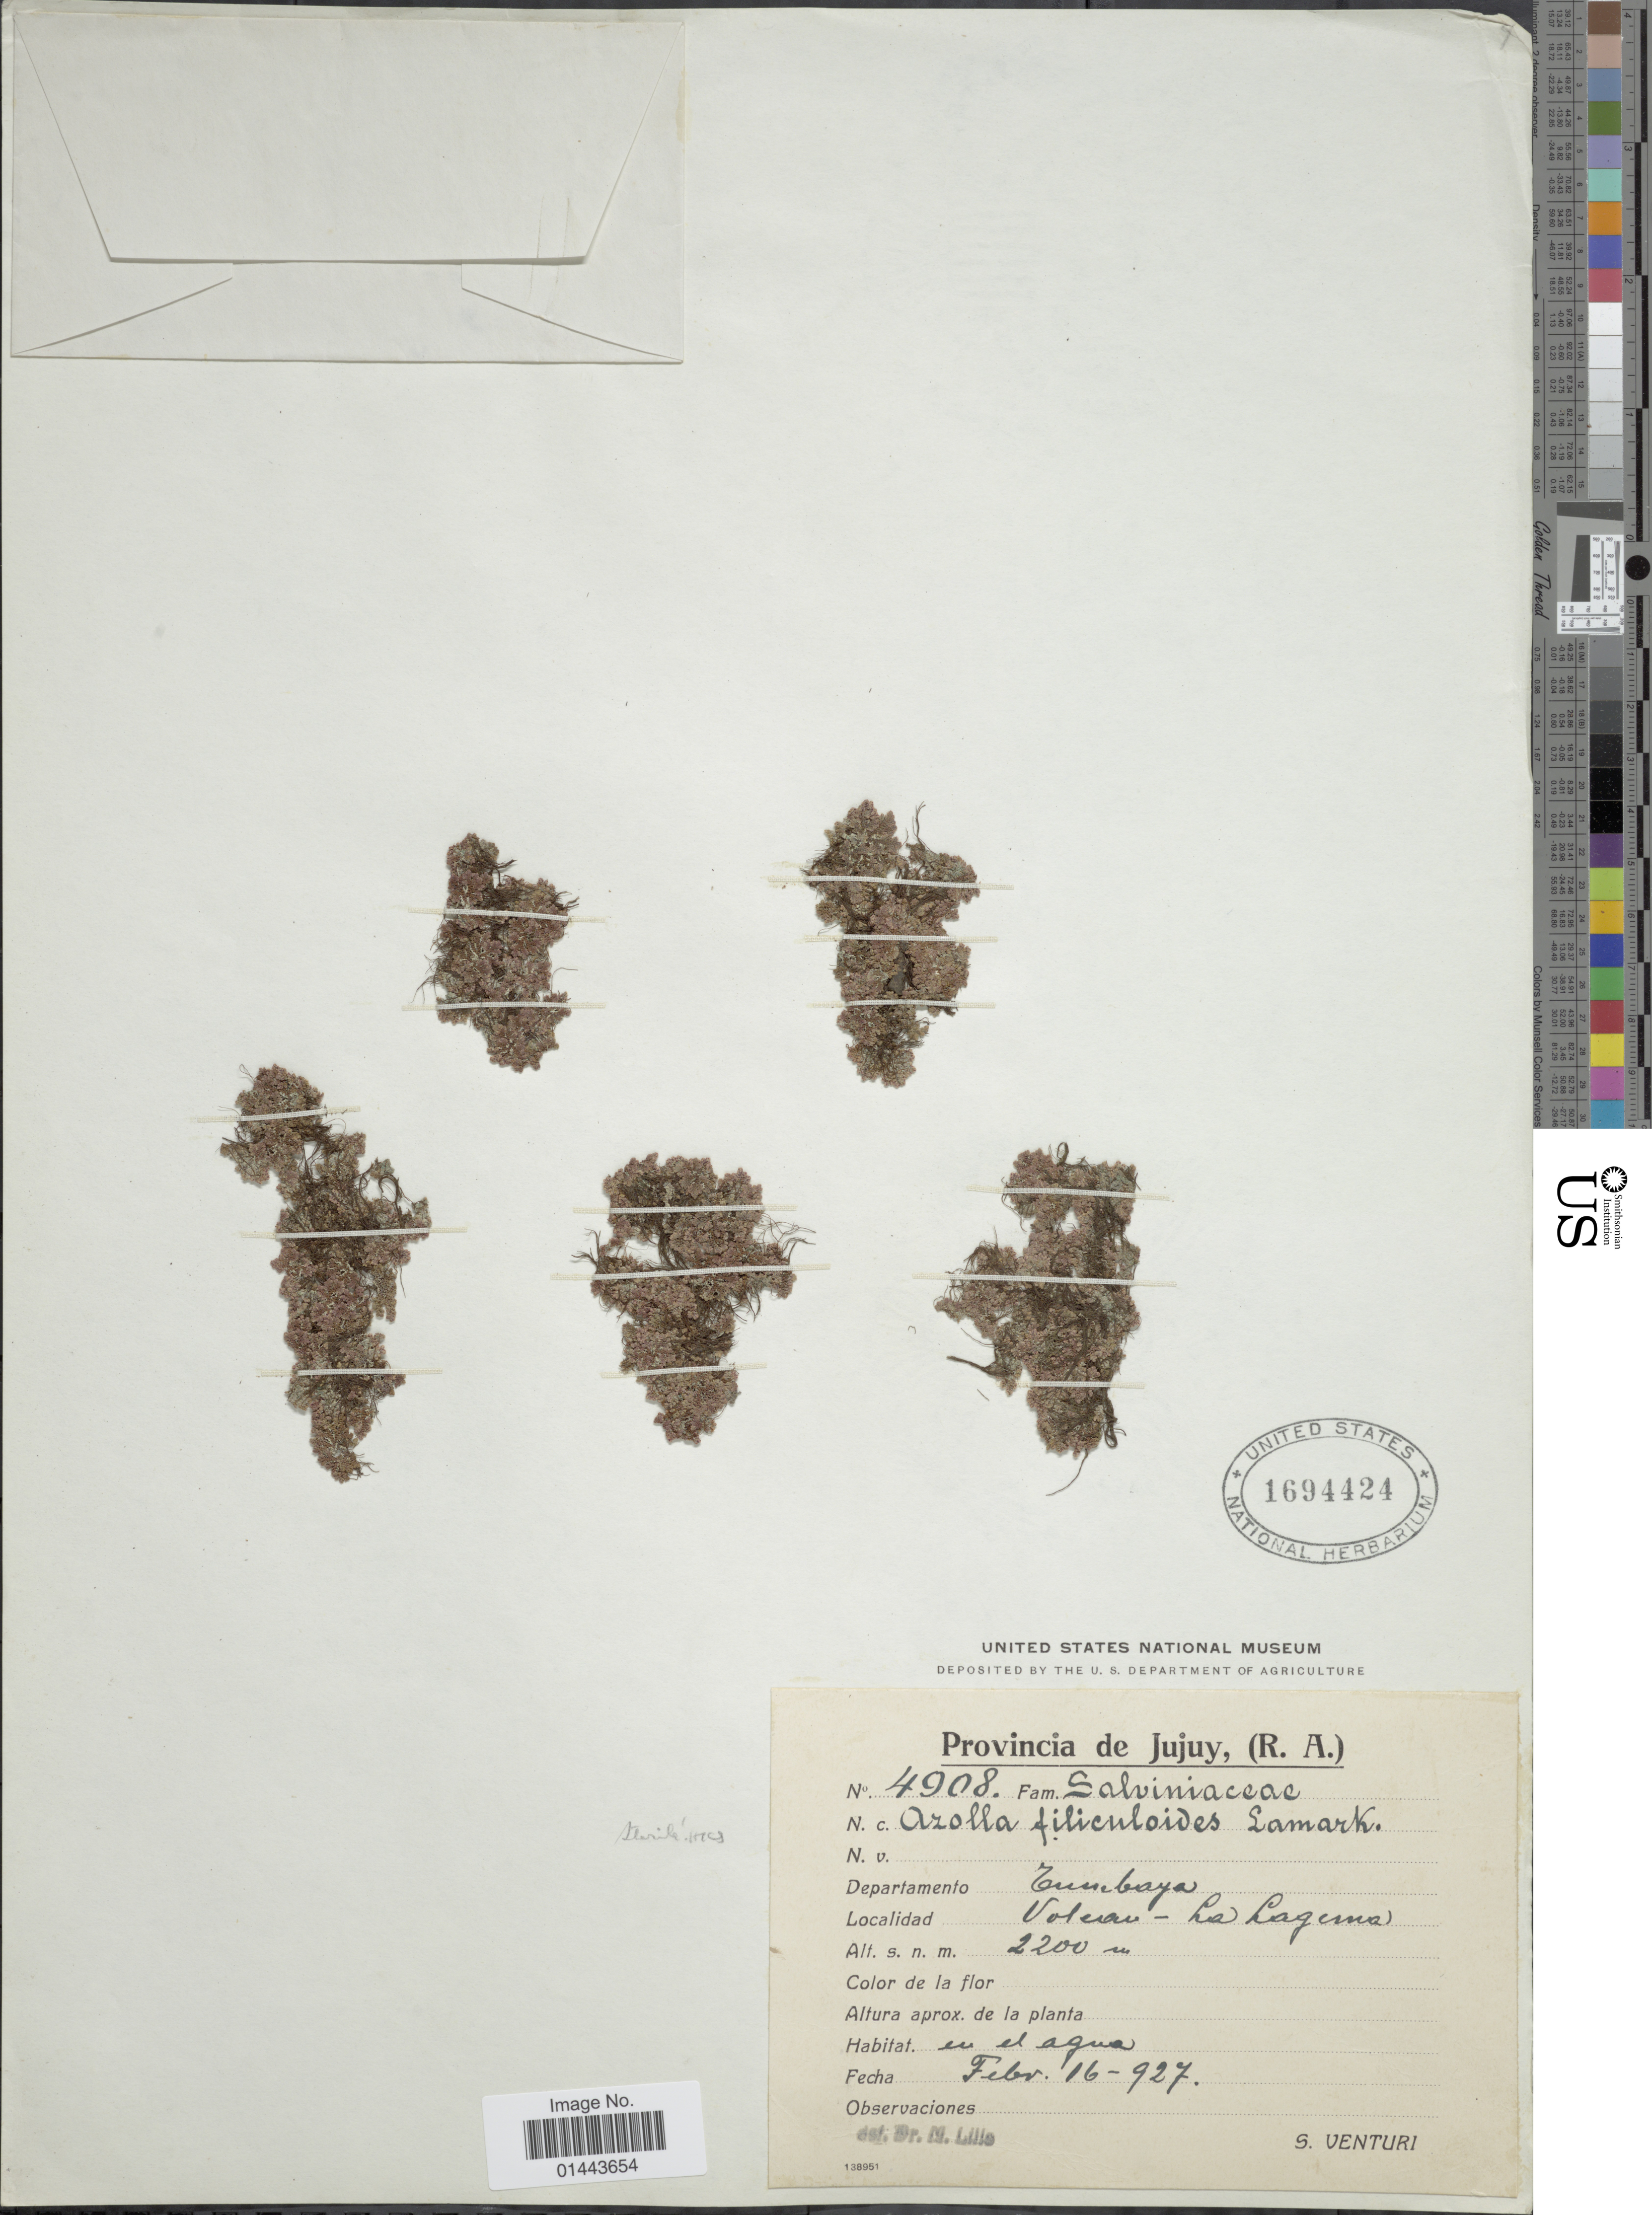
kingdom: Plantae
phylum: Tracheophyta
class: Polypodiopsida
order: Salviniales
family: Salviniaceae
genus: Azolla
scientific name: Azolla filiculoides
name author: Lam.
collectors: S. Venturi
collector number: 4908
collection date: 1927-02-16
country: Argentina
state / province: Jujuy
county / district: Tumbaya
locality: Volcan - La Laguna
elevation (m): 2200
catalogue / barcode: US 1694424